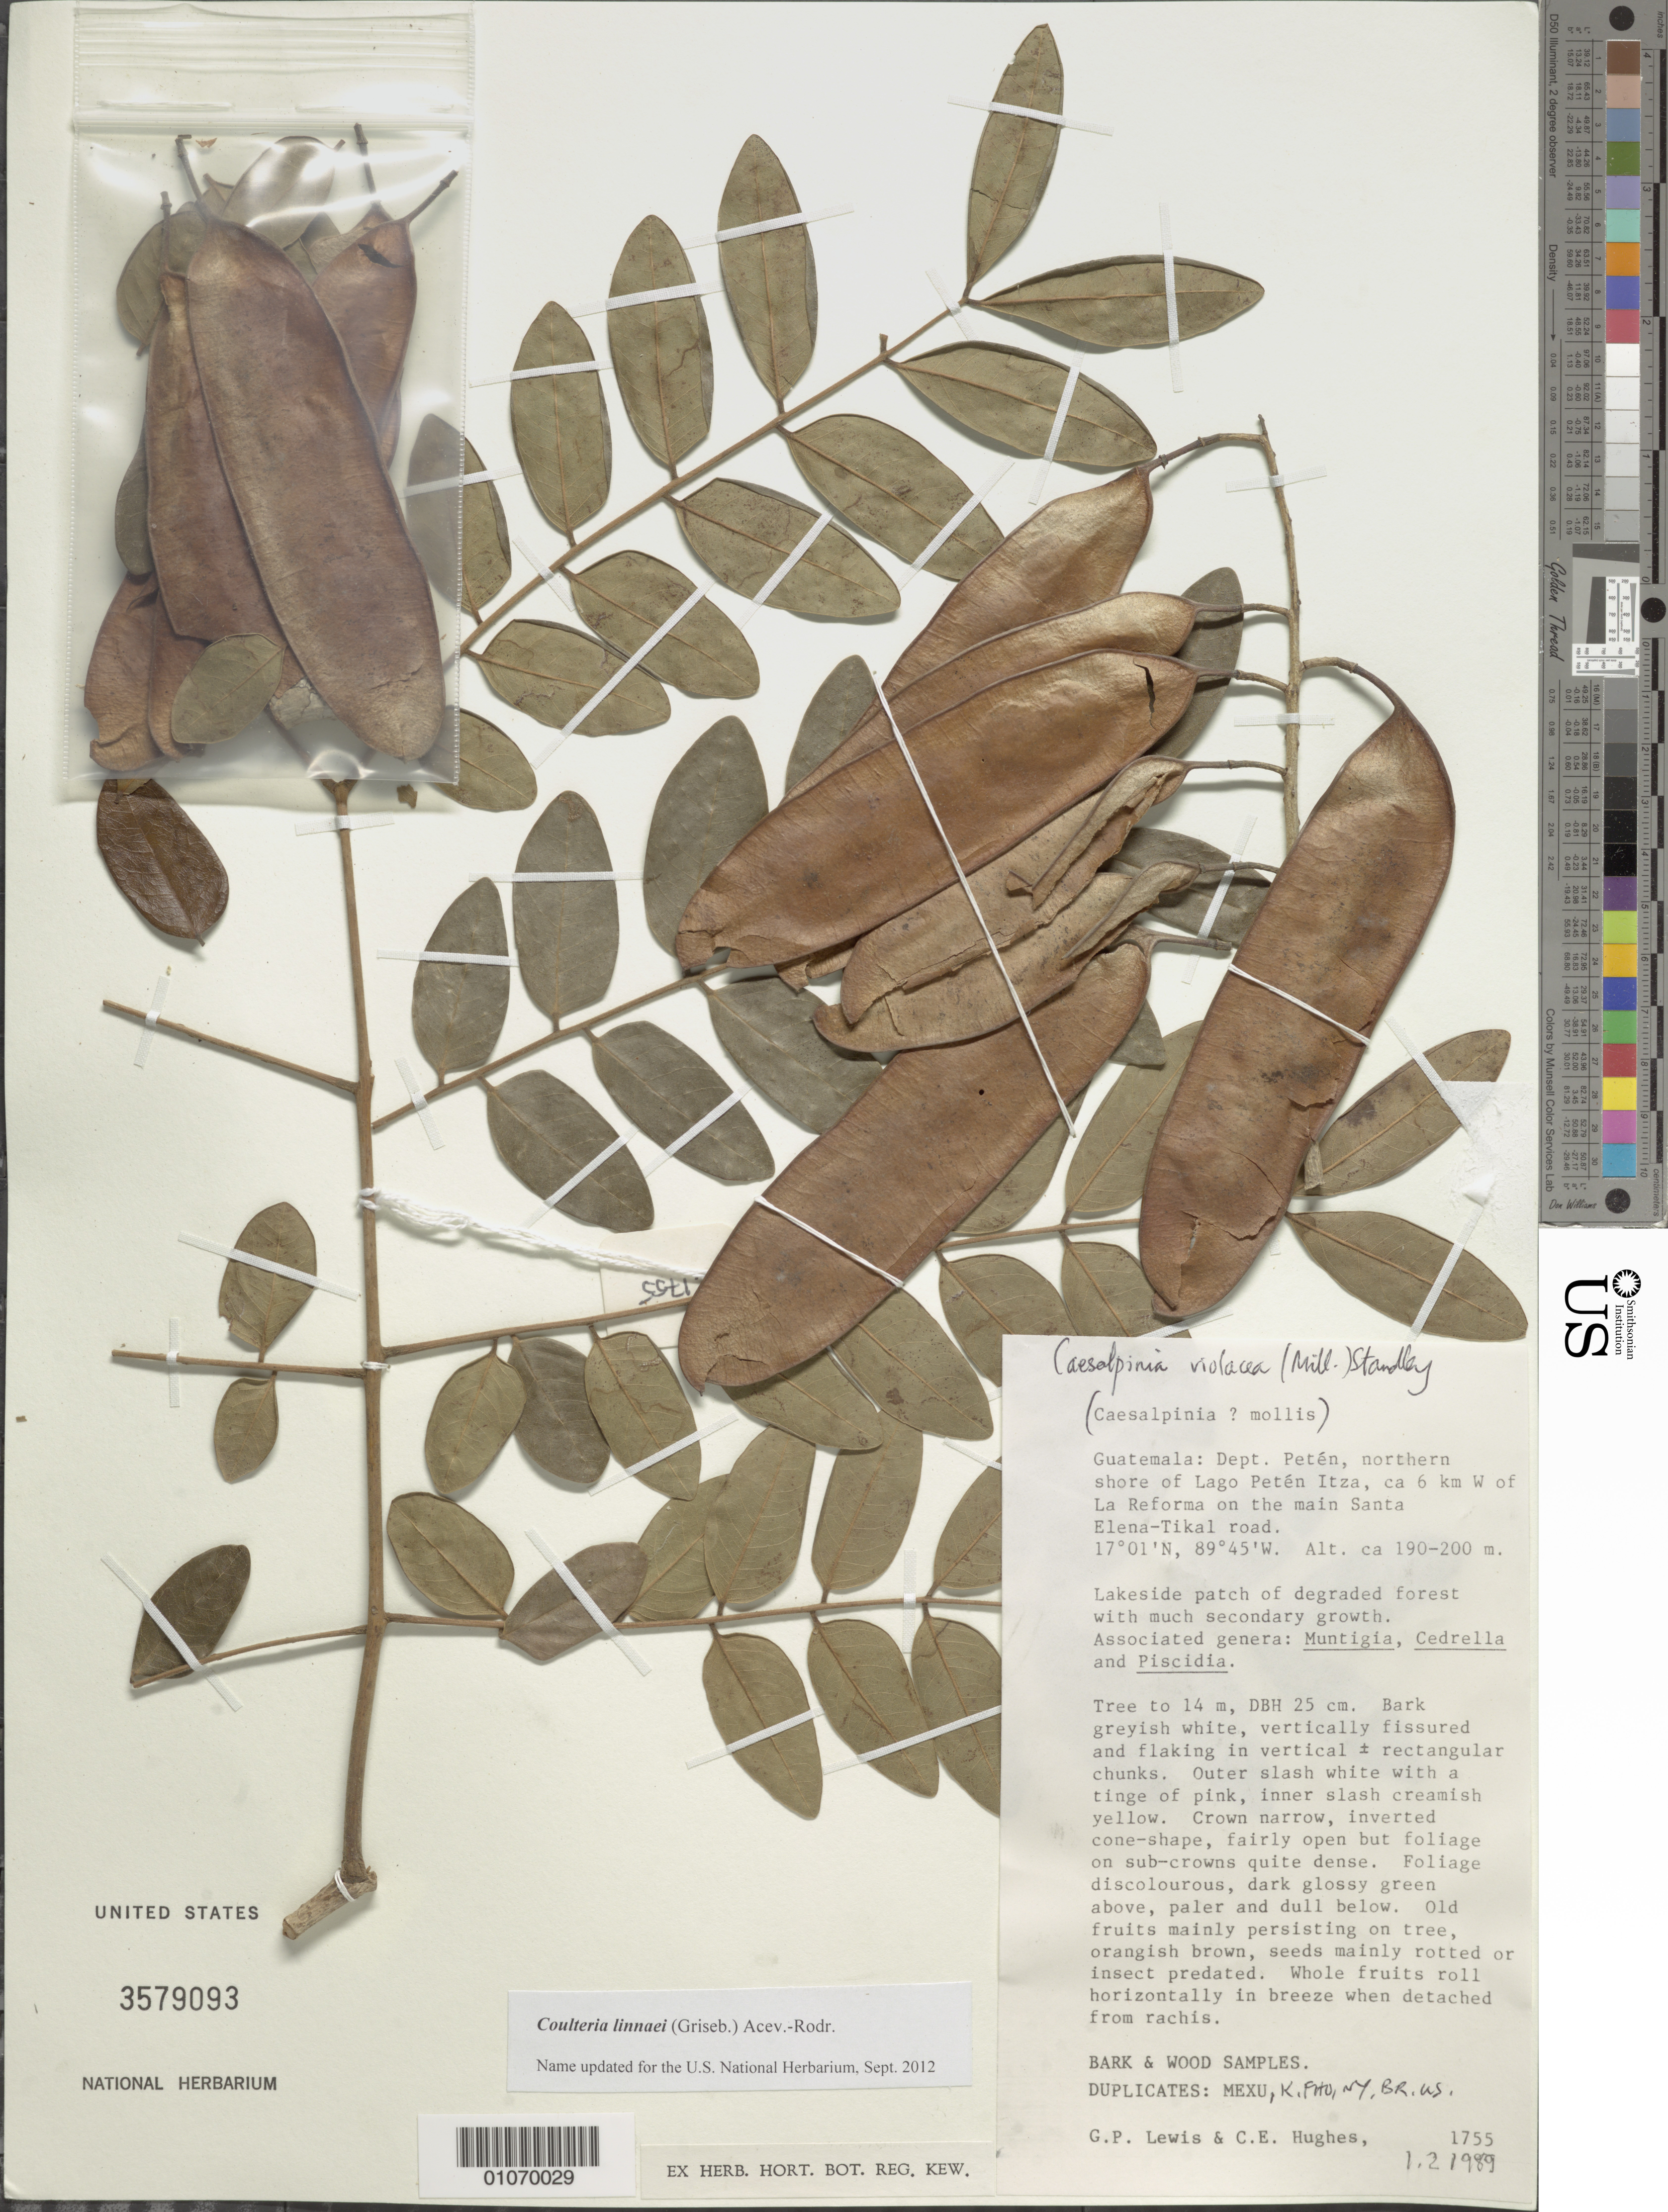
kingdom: Plantae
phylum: Tracheophyta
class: Magnoliopsida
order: Fabales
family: Fabaceae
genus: Coulteria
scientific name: Coulteria linnaei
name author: (Griseb.) Acev.-Rodr.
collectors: G. P. Lewis, C. Hughes & J. L. Contreras J.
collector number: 1755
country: Guatemala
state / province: El Petén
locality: northern shore of Lago Peten Itza, W of La Reforma on the main Santa Elena-Tikal road.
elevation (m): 190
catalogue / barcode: US 3579093